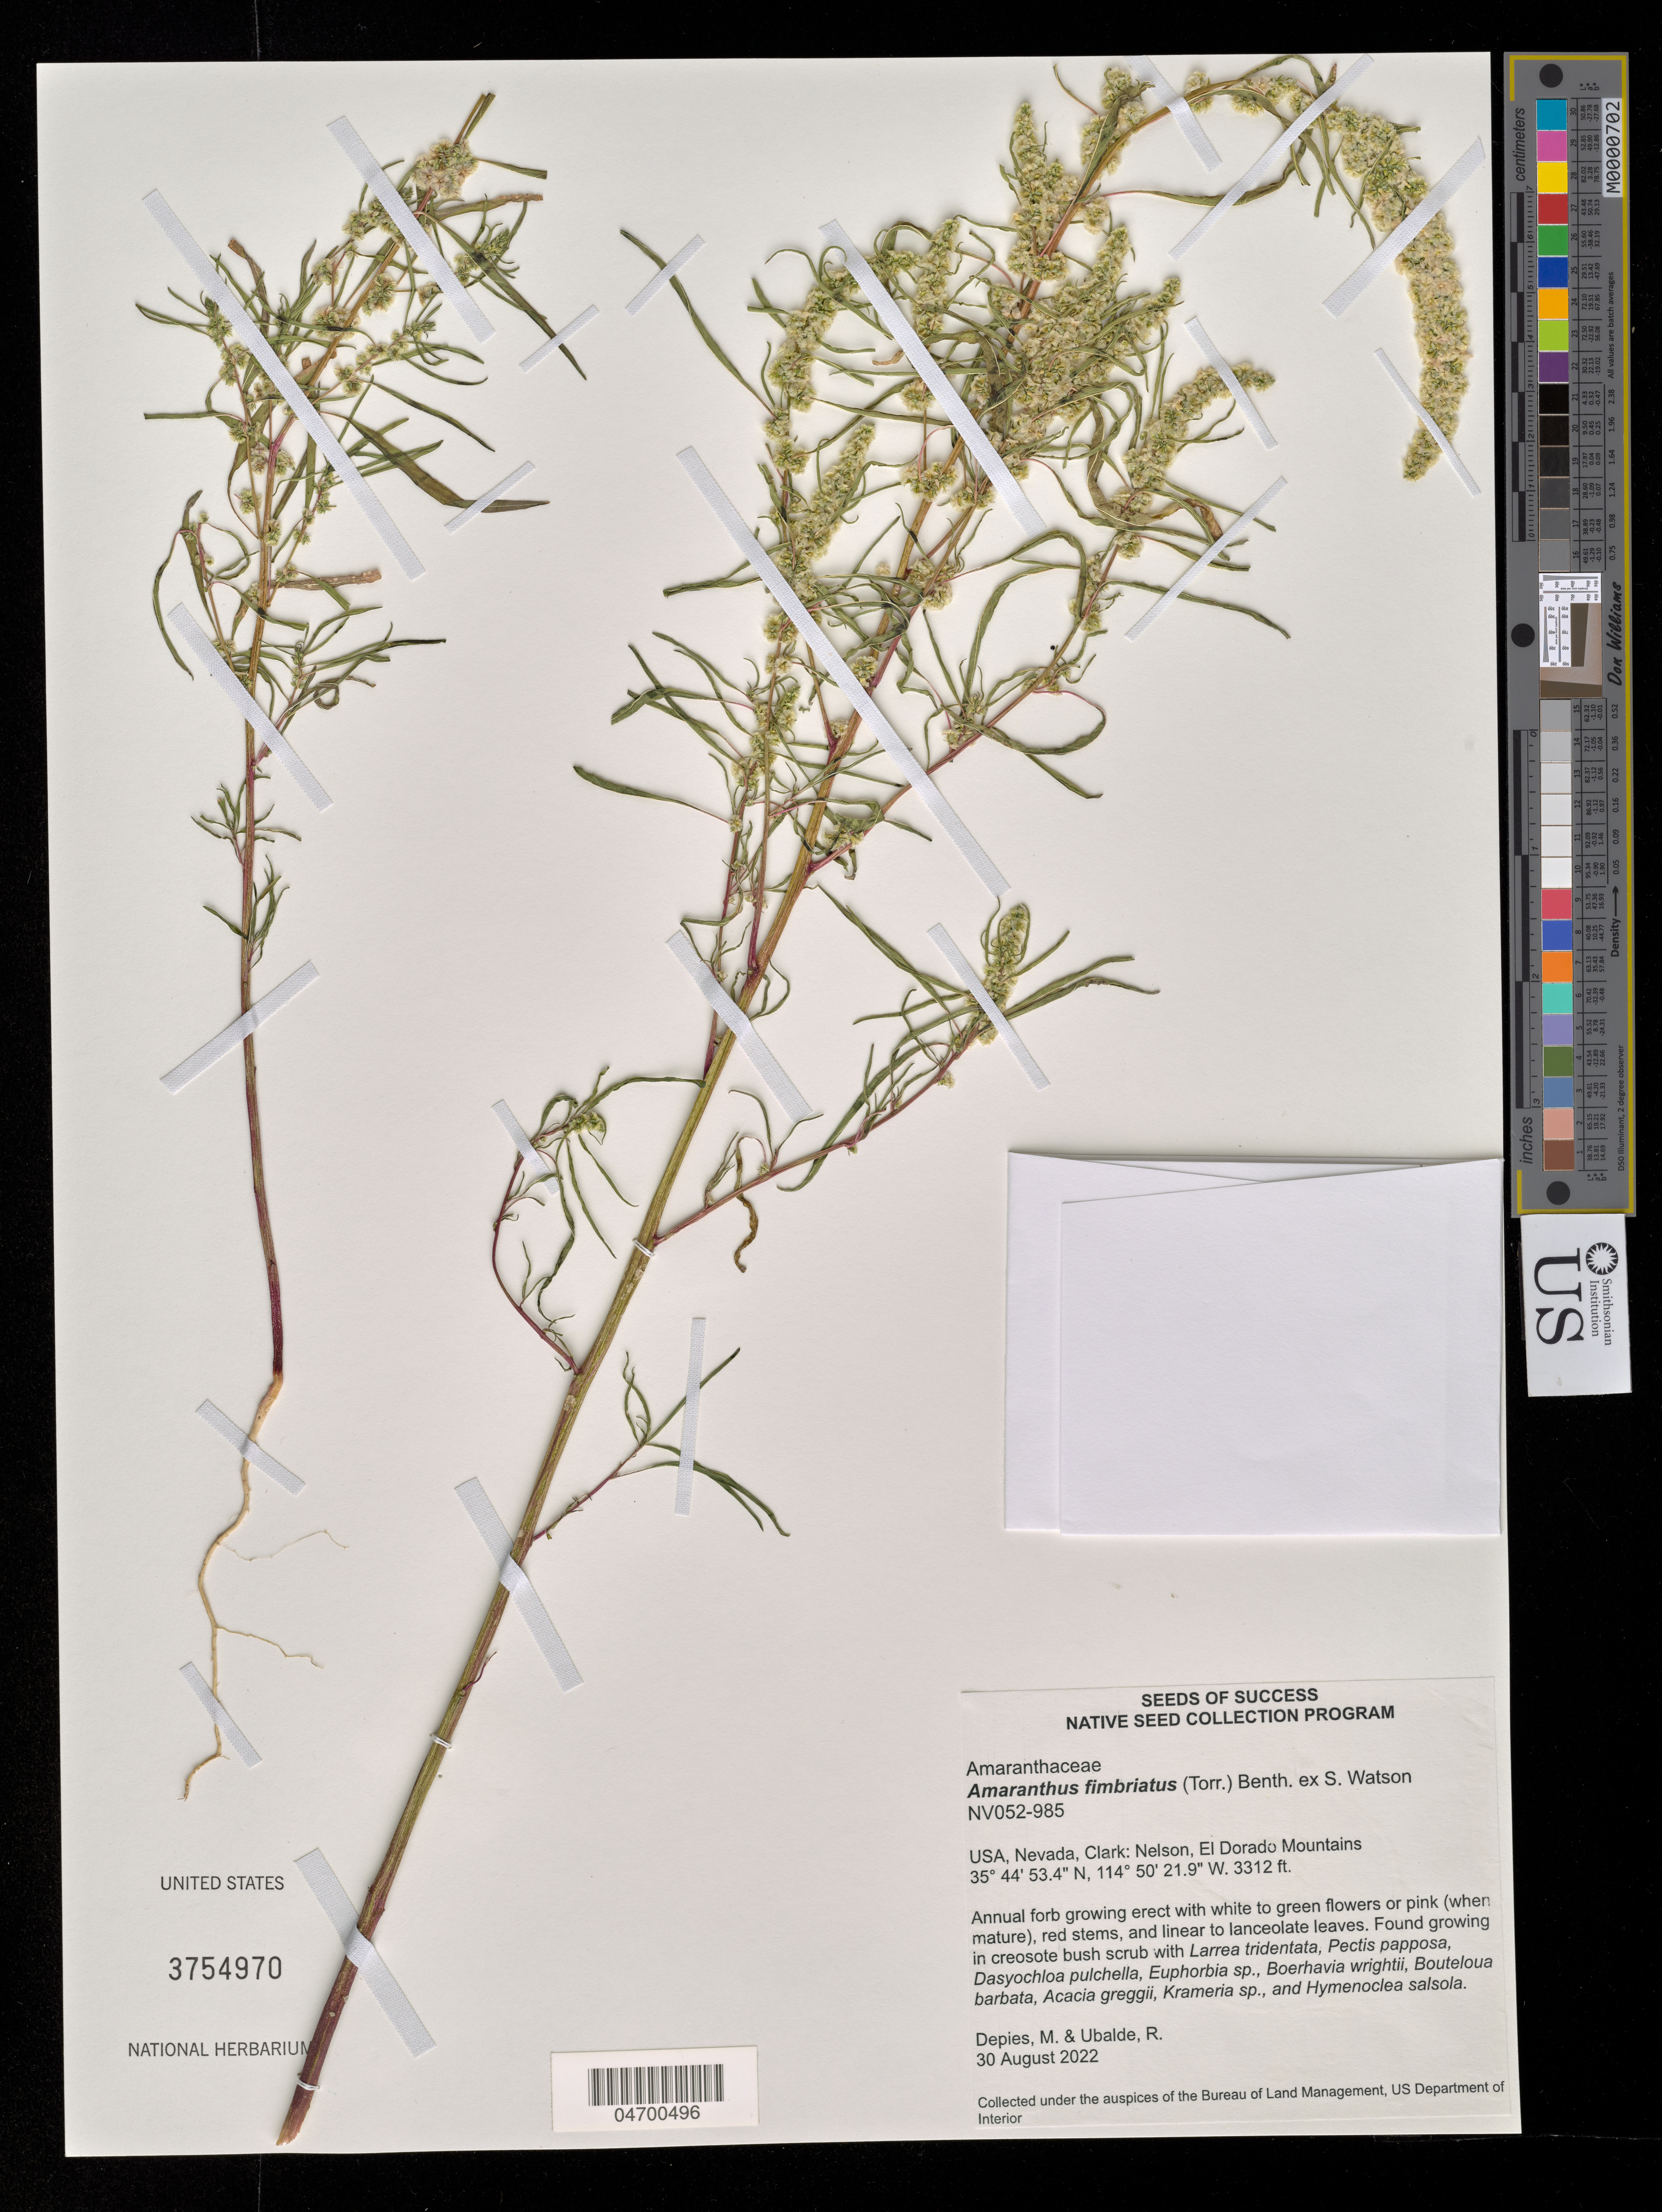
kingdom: Plantae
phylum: Tracheophyta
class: Magnoliopsida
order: Caryophyllales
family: Amaranthaceae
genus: Amaranthus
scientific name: Amaranthus fimbriatus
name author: (Torr.) Benth. ex S. Watson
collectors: M. Depies & R. Ubalde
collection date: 2022-08-30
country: United States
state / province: Nevada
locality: Clark: Nelson, El Dorado Mountains.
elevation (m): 1009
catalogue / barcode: US 3754970